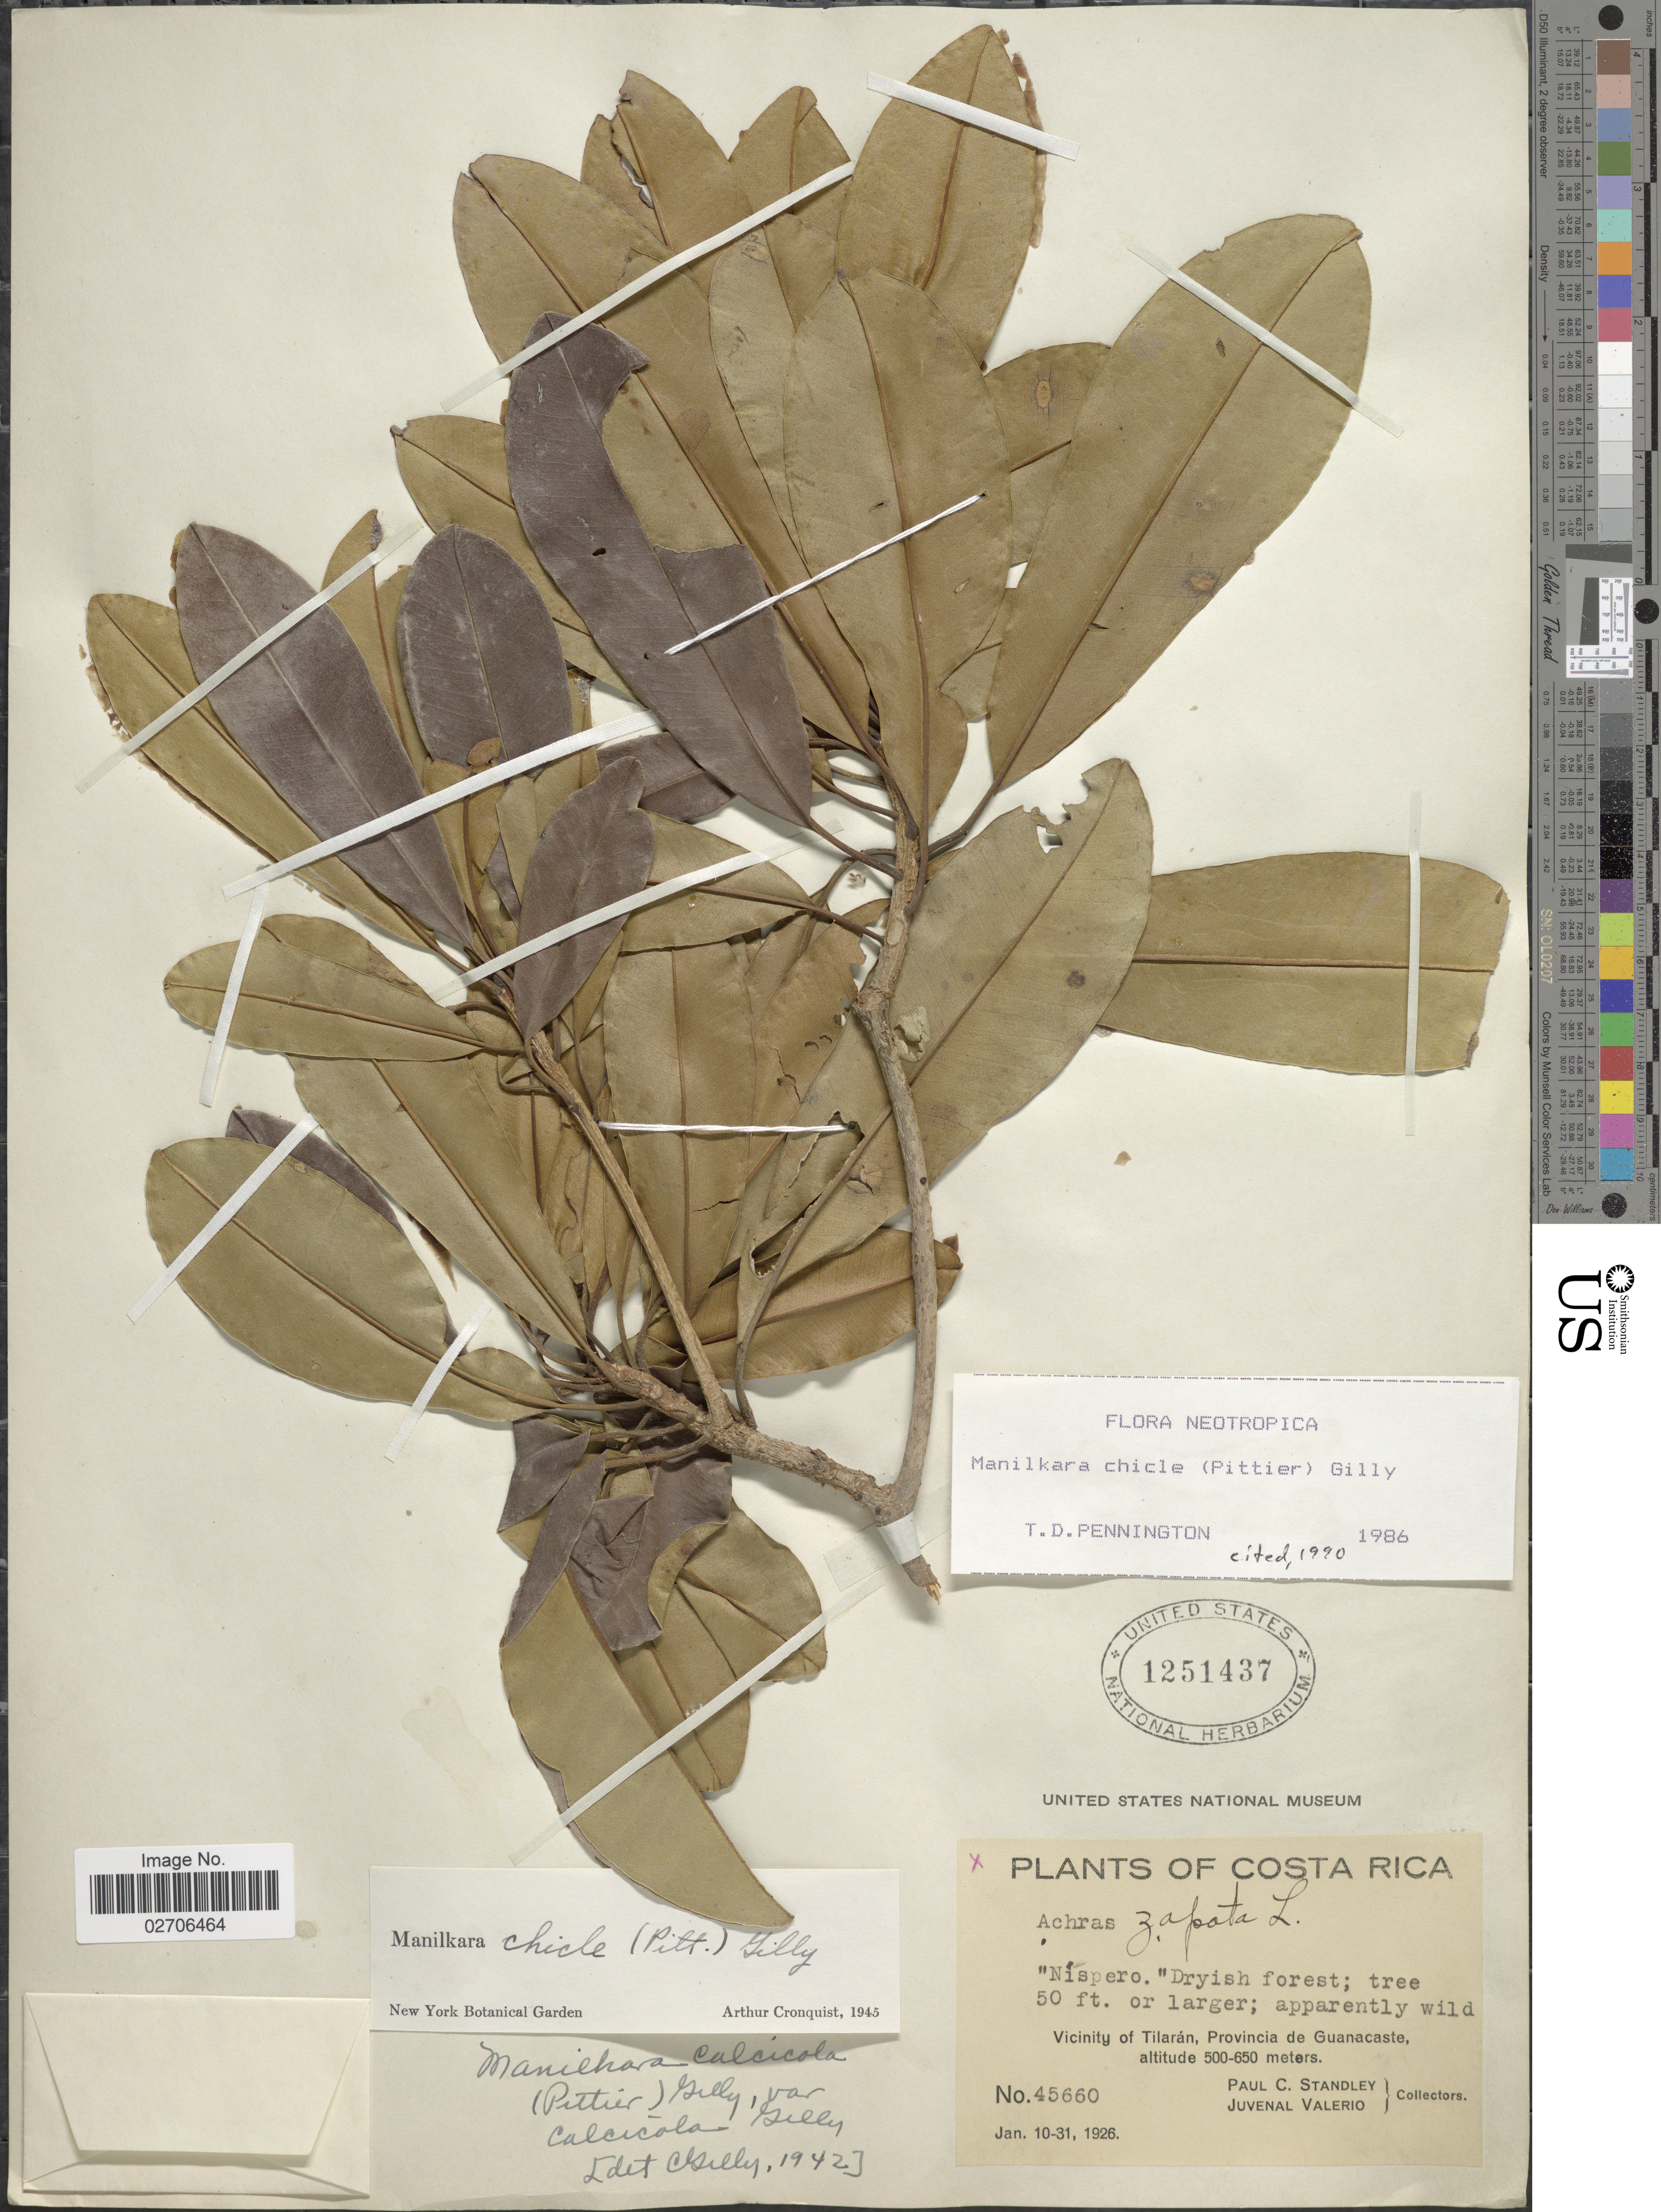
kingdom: Plantae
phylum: Tracheophyta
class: Magnoliopsida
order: Ericales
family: Sapotaceae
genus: Manilkara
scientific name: Manilkara chicle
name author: (Pittier) Gilly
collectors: P. C. Standley & J. Valerio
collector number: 45660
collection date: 1926-01-10/1926-01-31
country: Costa Rica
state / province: Guanacaste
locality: Vicinity of Tilaran, Provincia de Guanacaste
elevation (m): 500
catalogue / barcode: US 1251437